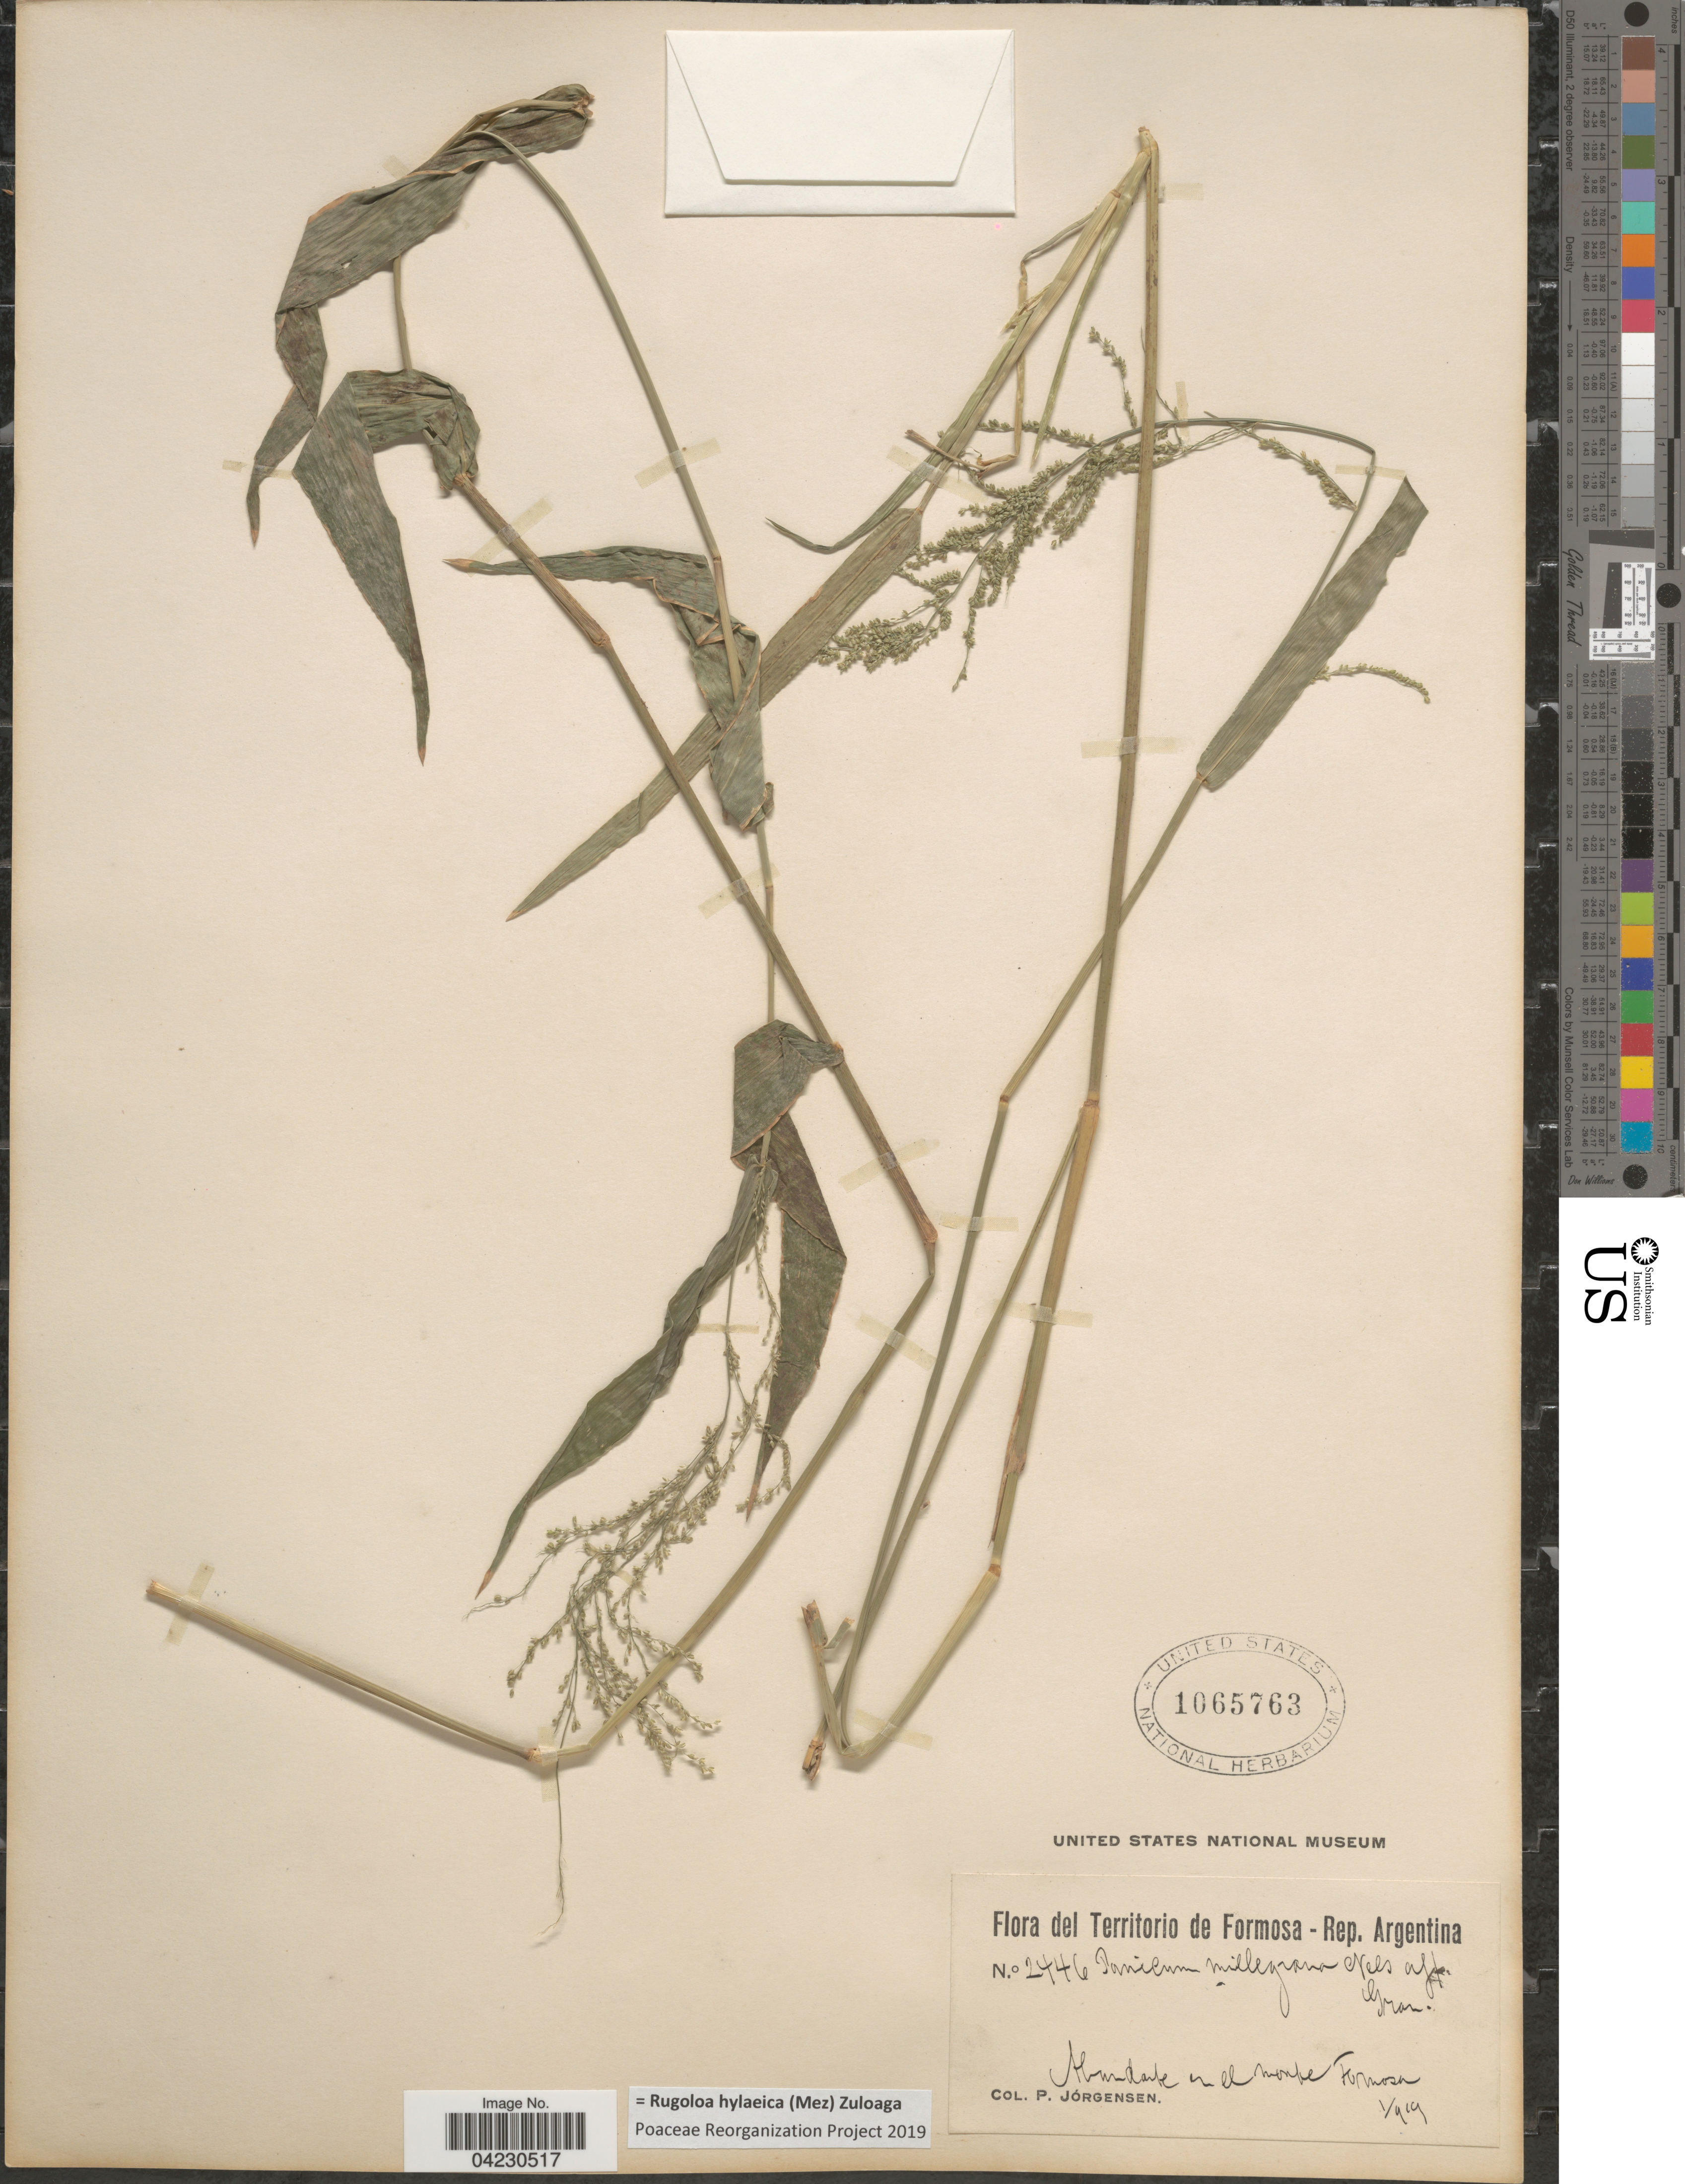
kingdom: Plantae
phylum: Tracheophyta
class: Liliopsida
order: Poales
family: Poaceae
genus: Rugoloa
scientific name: Rugoloa hylaeica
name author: (Mez) Zuloaga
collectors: P. Jörgensen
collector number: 2446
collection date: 1919-01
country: Argentina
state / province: Formosa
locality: Abundate en el monte Formosa.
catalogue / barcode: US 1065763